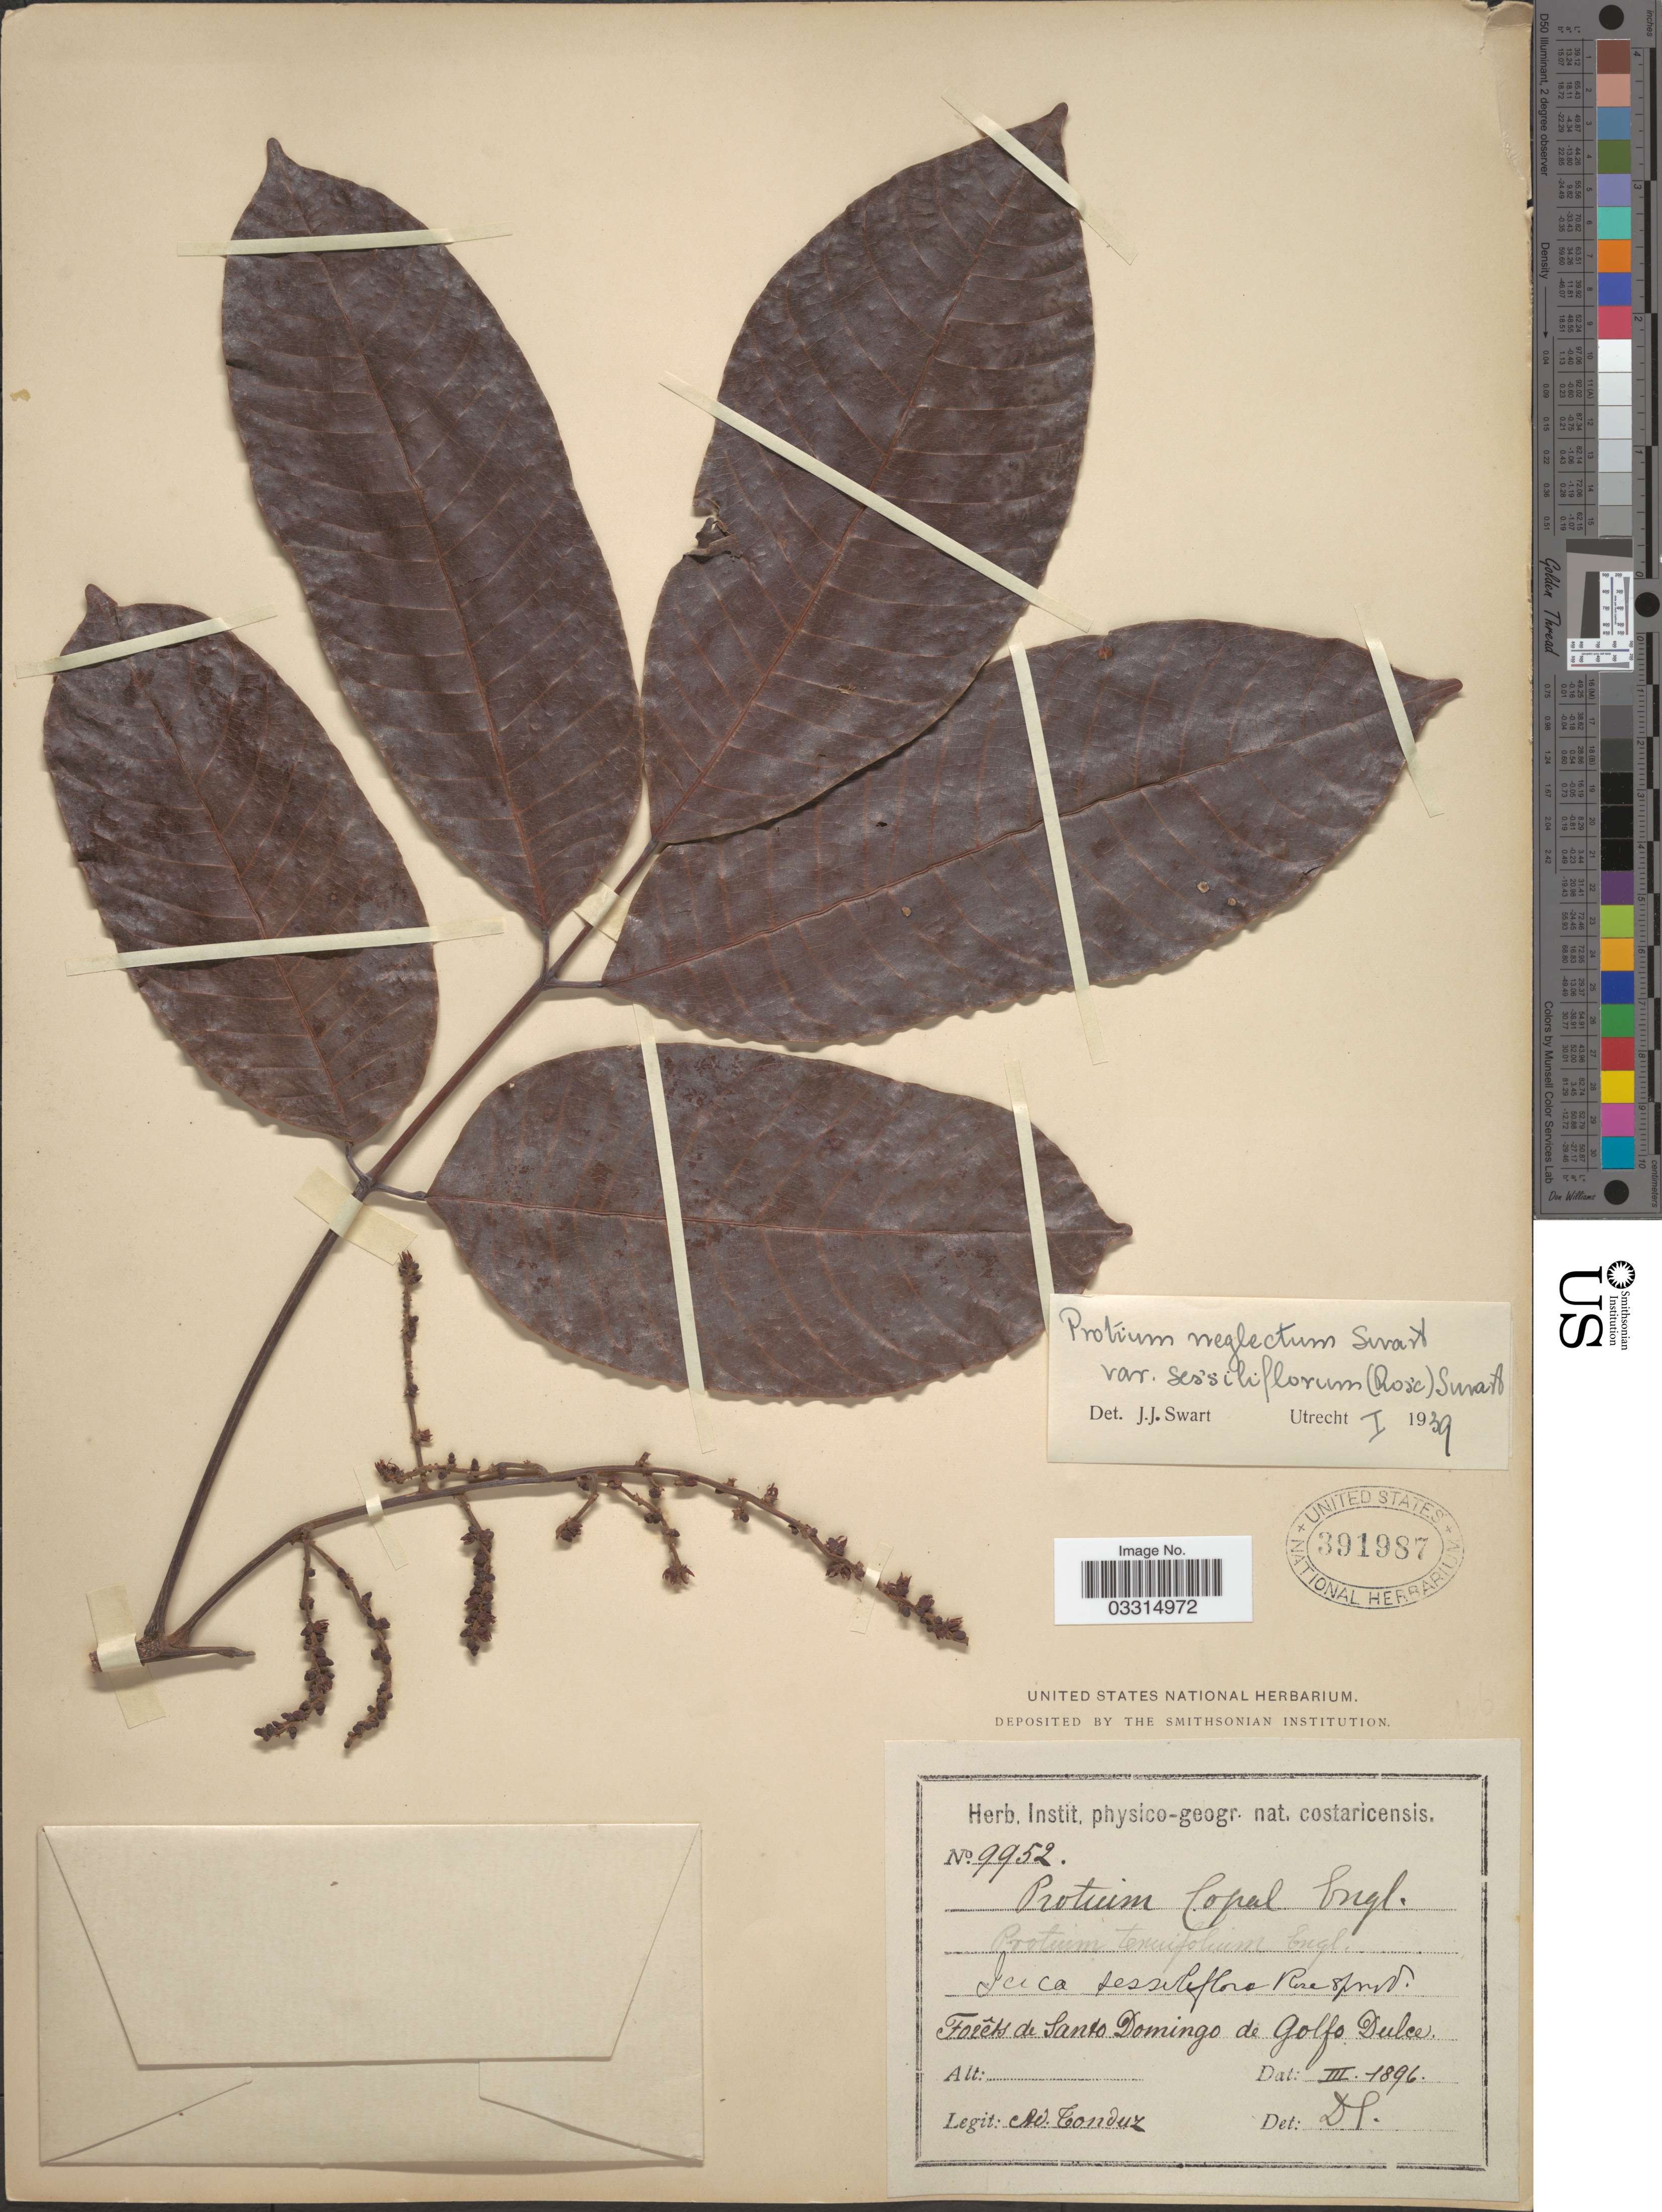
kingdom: Plantae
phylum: Tracheophyta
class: Magnoliopsida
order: Sapindales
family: Burseraceae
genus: Protium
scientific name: Protium sessiliflorum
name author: (Rose) Standl.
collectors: A. Tonduz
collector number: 9952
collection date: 1896-03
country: Costa Rica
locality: Forêts de Santo Domingo de Golfo Dulce.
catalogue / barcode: US 391987